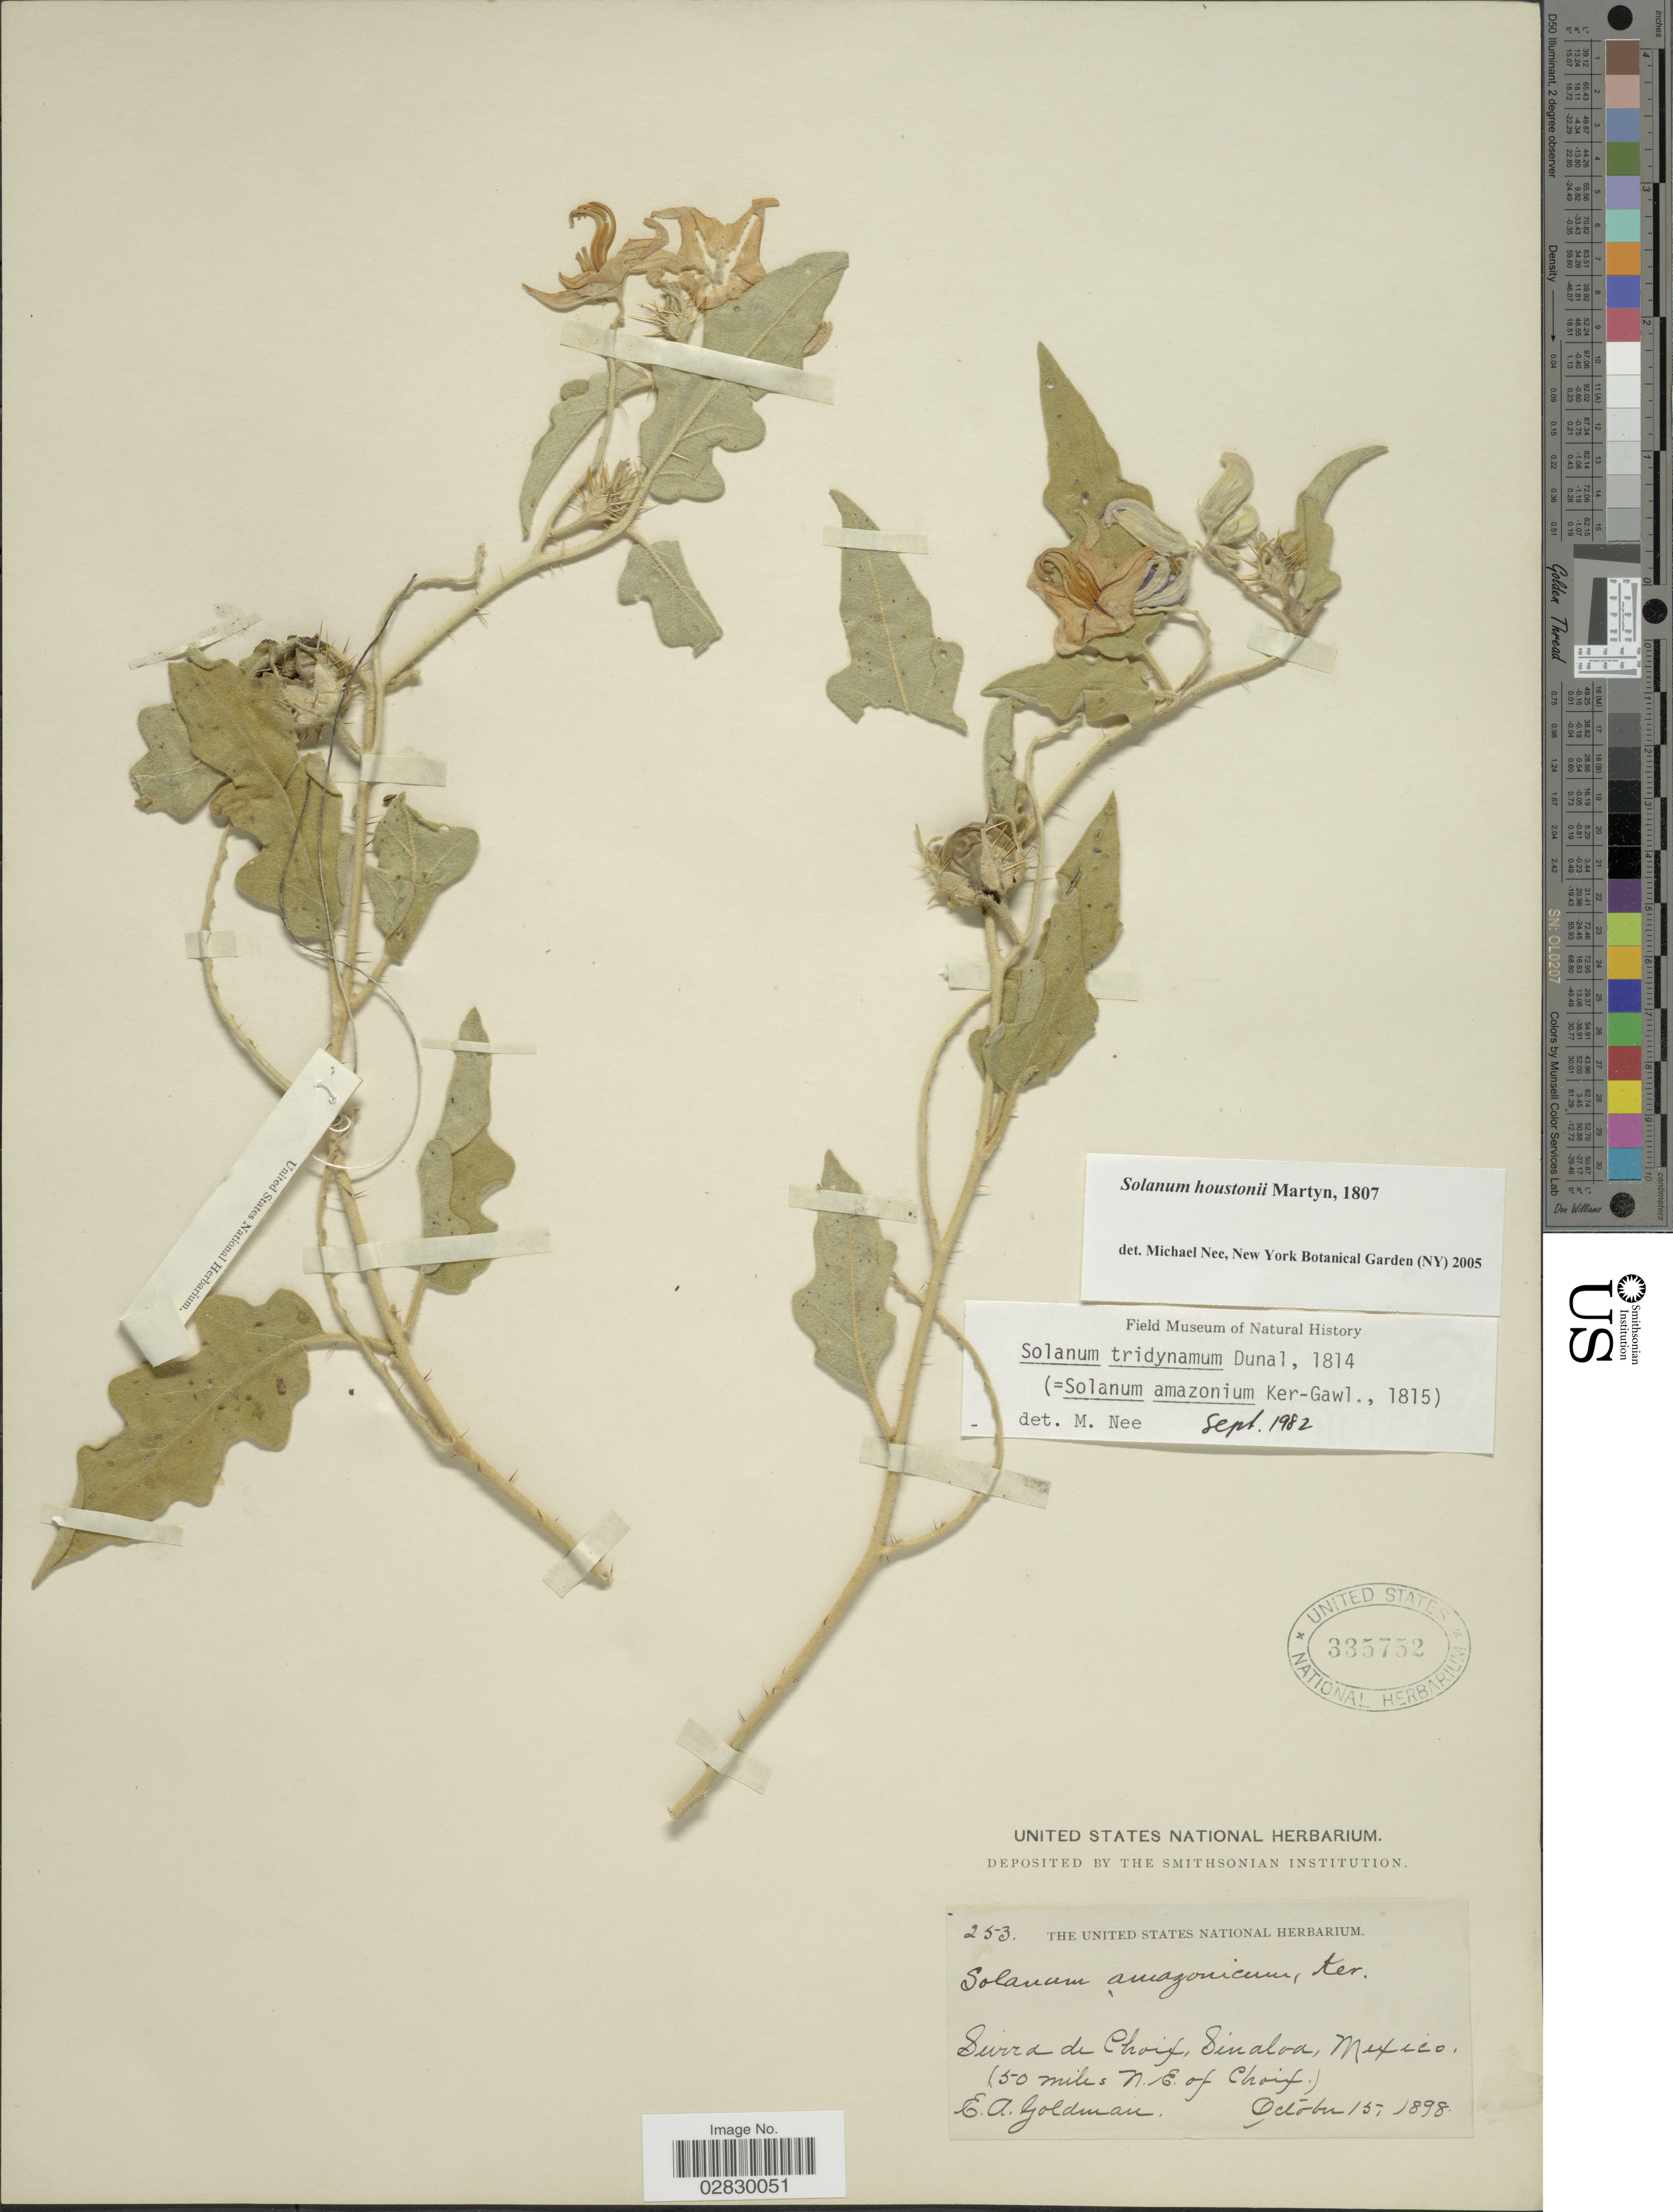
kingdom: Plantae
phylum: Tracheophyta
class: Magnoliopsida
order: Solanales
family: Solanaceae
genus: Solanum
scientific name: Solanum houstonii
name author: Dunal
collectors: E. A. Goldman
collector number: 253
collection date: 1898-10-15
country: Mexico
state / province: Sinaloa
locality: Sierra de Choix (50 miles N.E. of Choix).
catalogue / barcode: US 335752